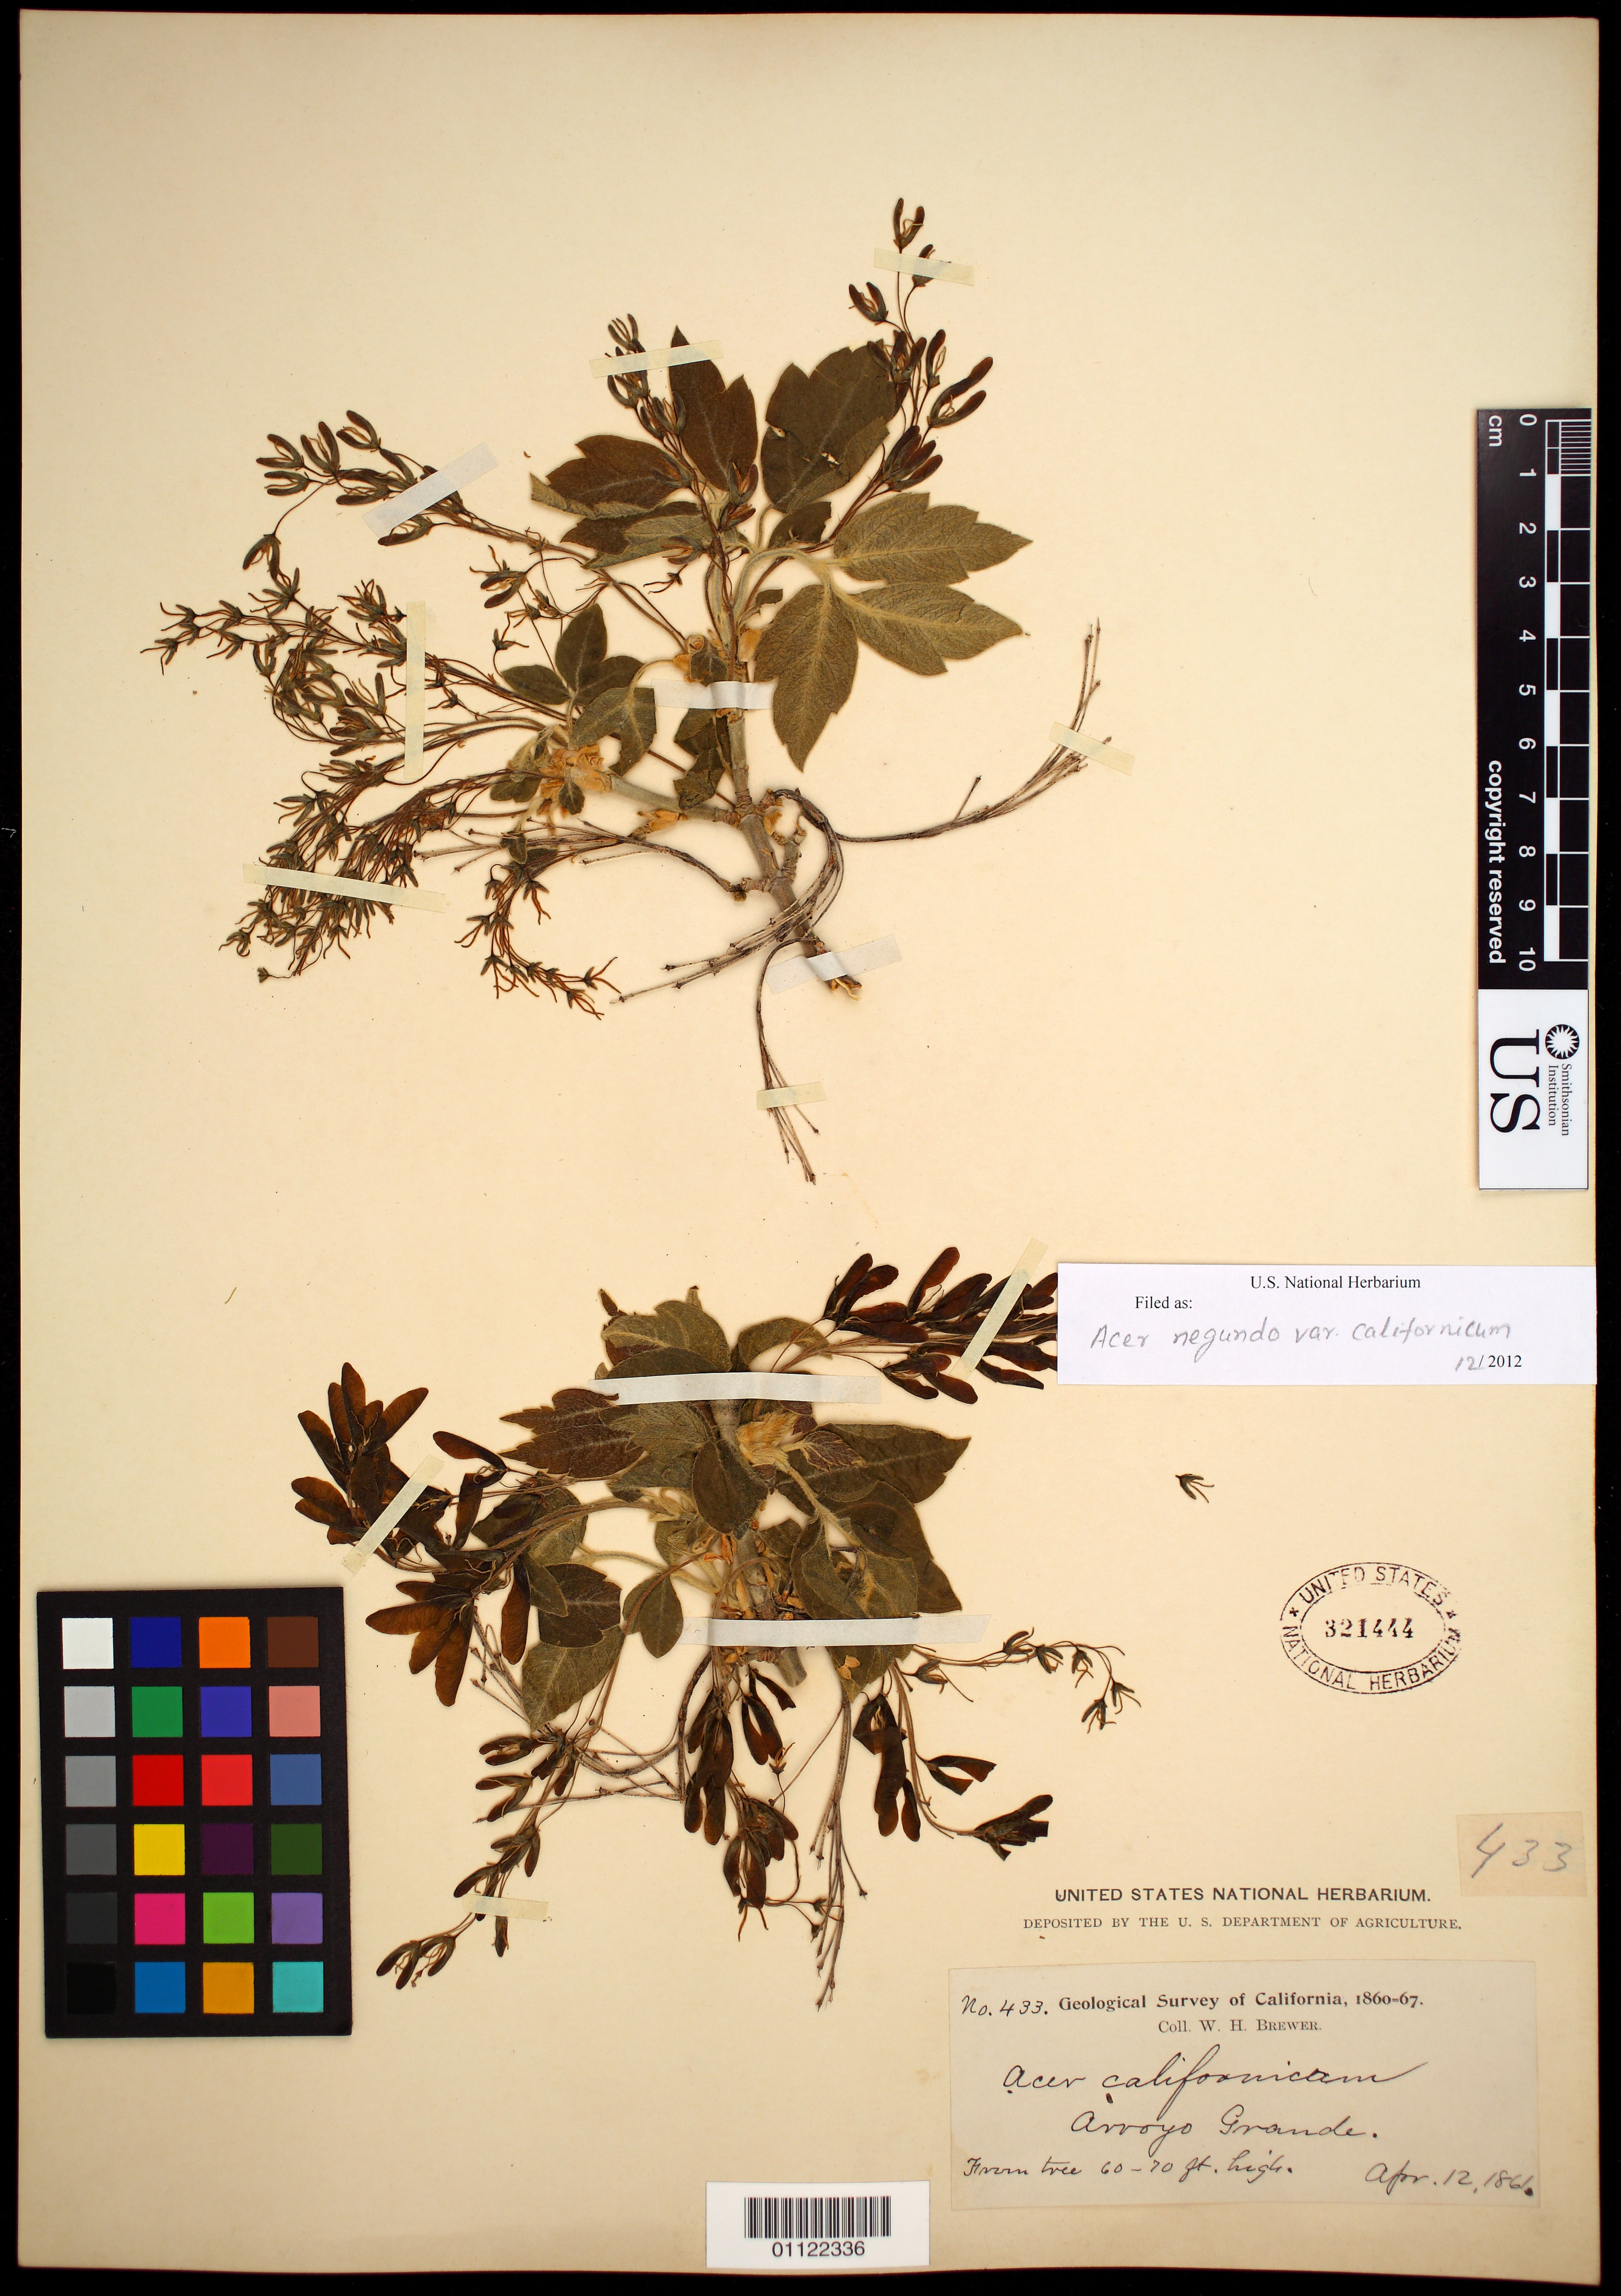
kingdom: Plantae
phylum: Tracheophyta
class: Magnoliopsida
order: Sapindales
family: Sapindaceae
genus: Acer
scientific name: Acer negundo var. californicum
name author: (Torr. & A. Gray) Wesm.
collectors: W. H. Brewer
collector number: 433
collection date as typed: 12 Apr 1861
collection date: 1861-04-12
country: United States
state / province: California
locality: Arroyo Grande.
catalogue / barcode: US 321444